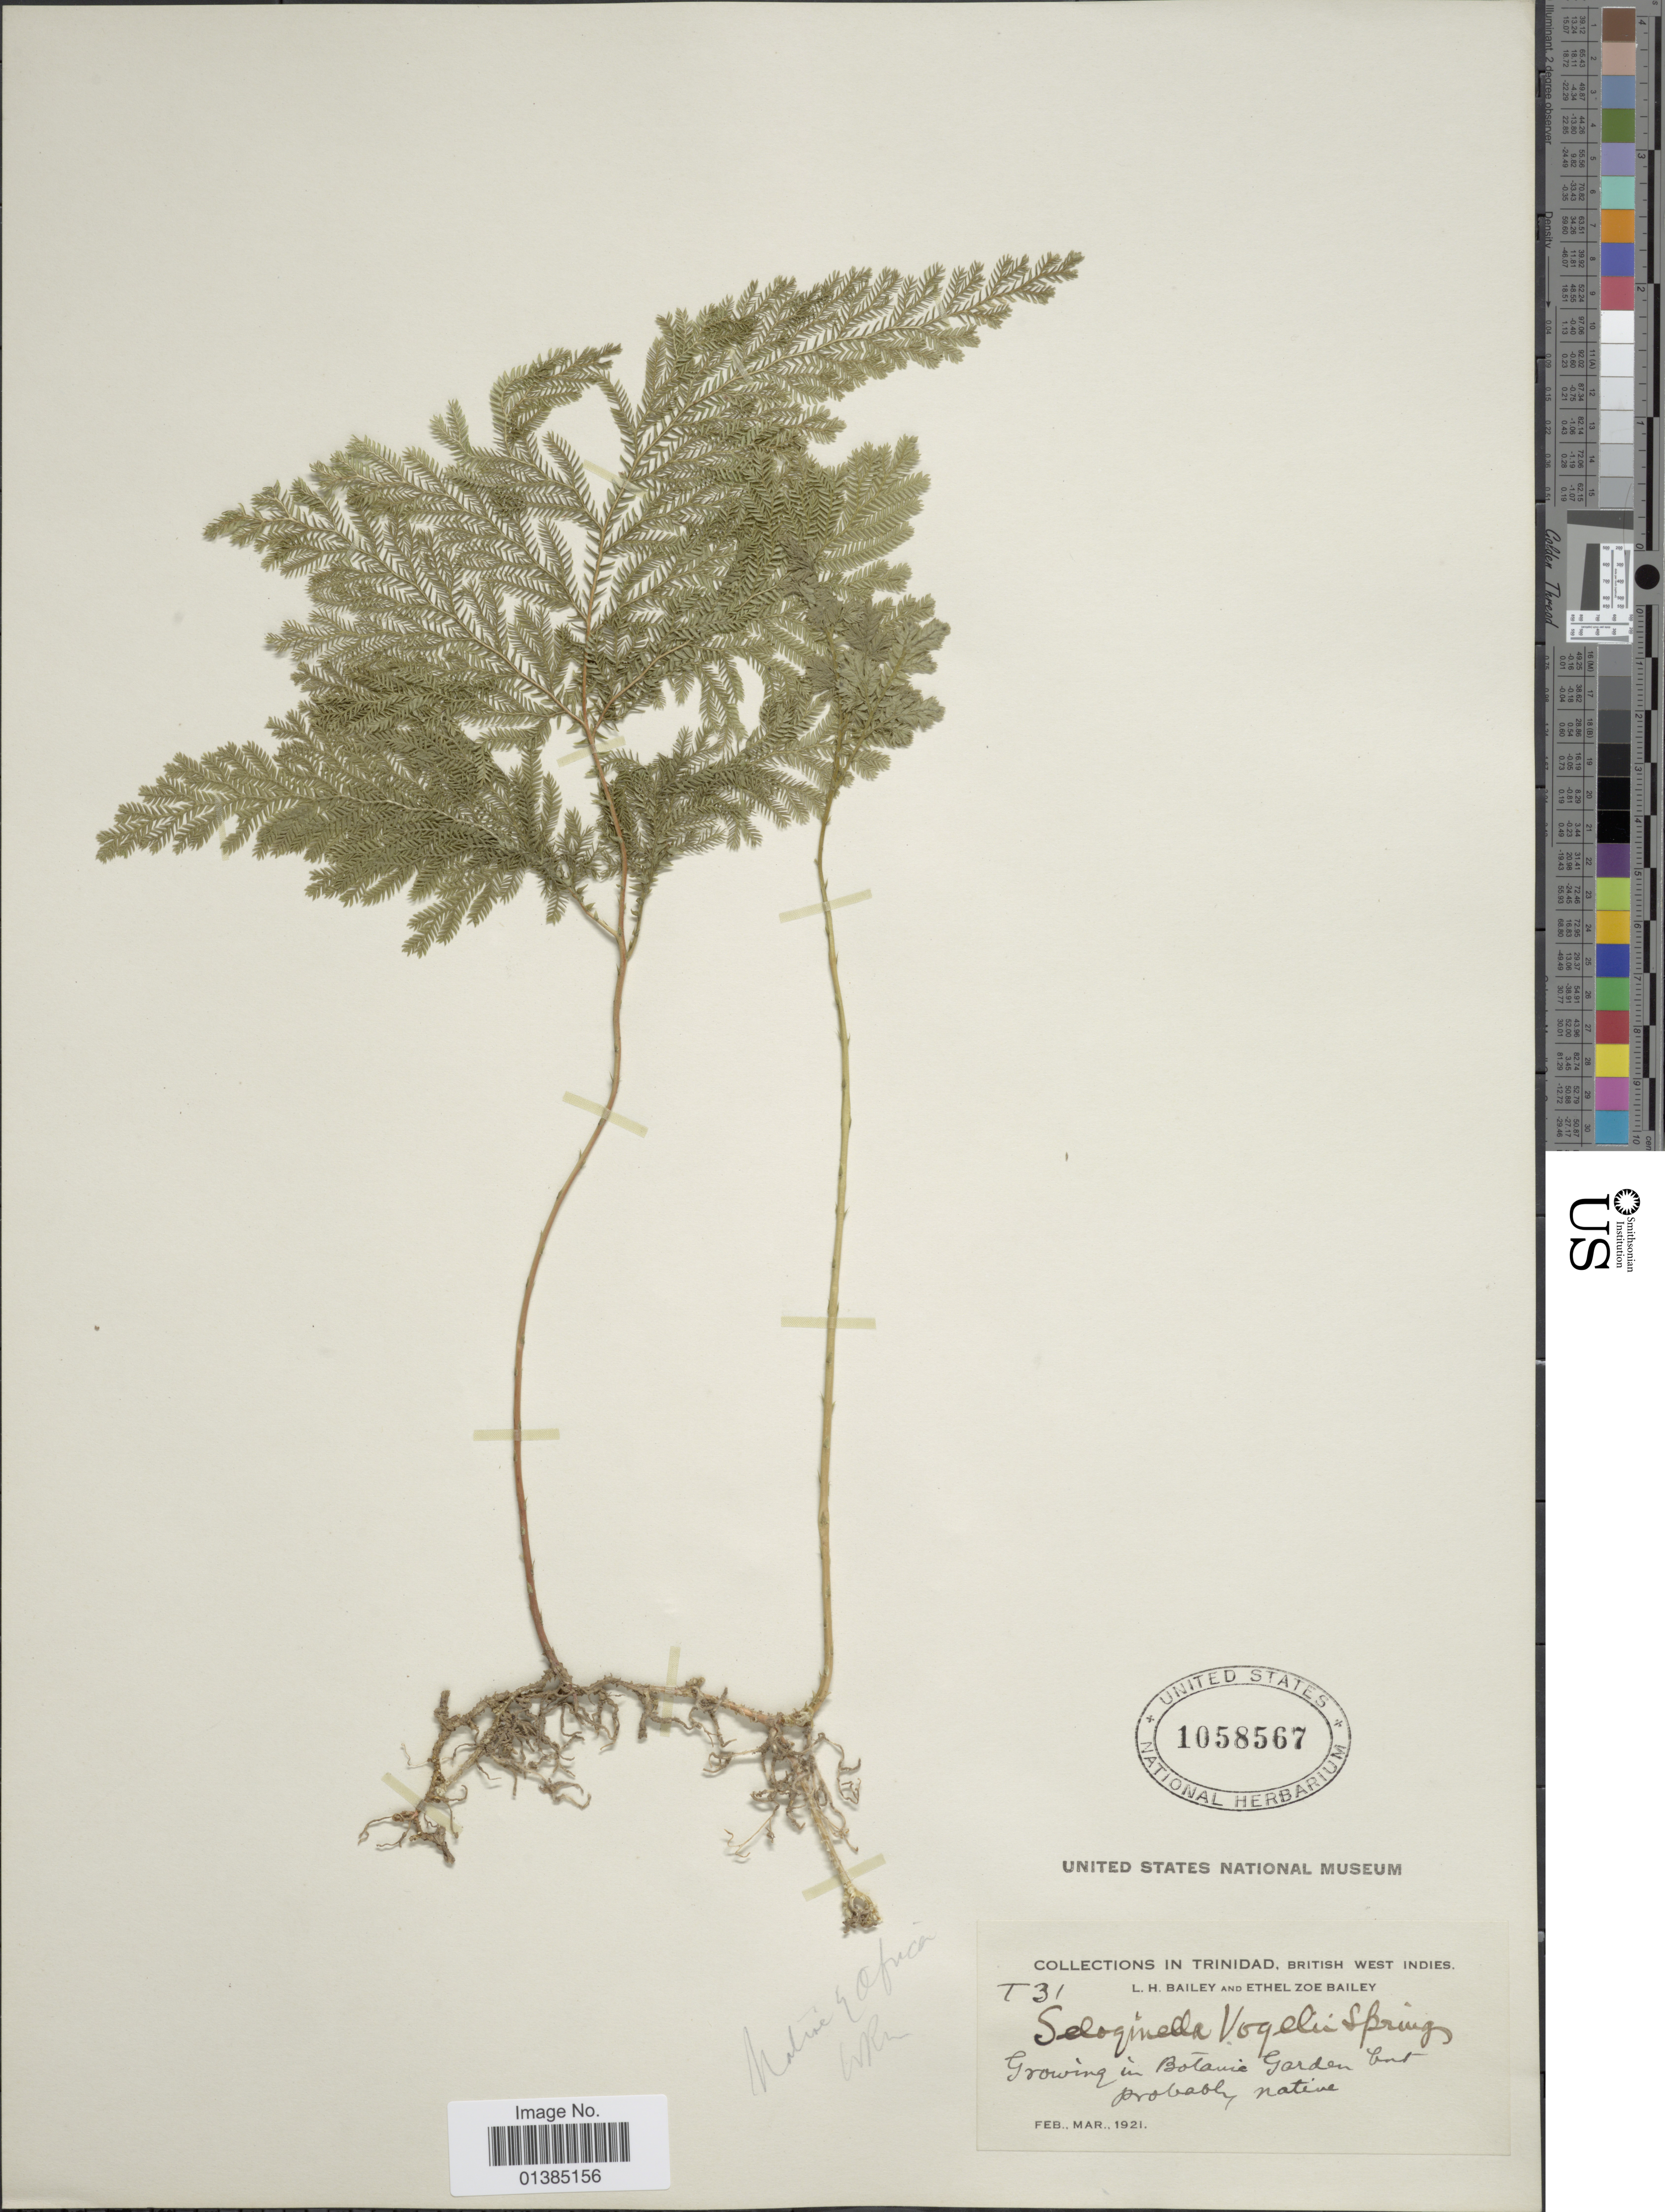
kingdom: Plantae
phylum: Tracheophyta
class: Lycopodiopsida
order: Selaginellales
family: Selaginellaceae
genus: Selaginella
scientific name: Selaginella vogelii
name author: Spring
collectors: L. H. Bailey & E. Z. Bailey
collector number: T31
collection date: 1921-02/1921-03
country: Trinidad and Tobago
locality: Trinidad, British West Indies. Growing in Botanic Garden but probably native.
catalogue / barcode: US 1058567